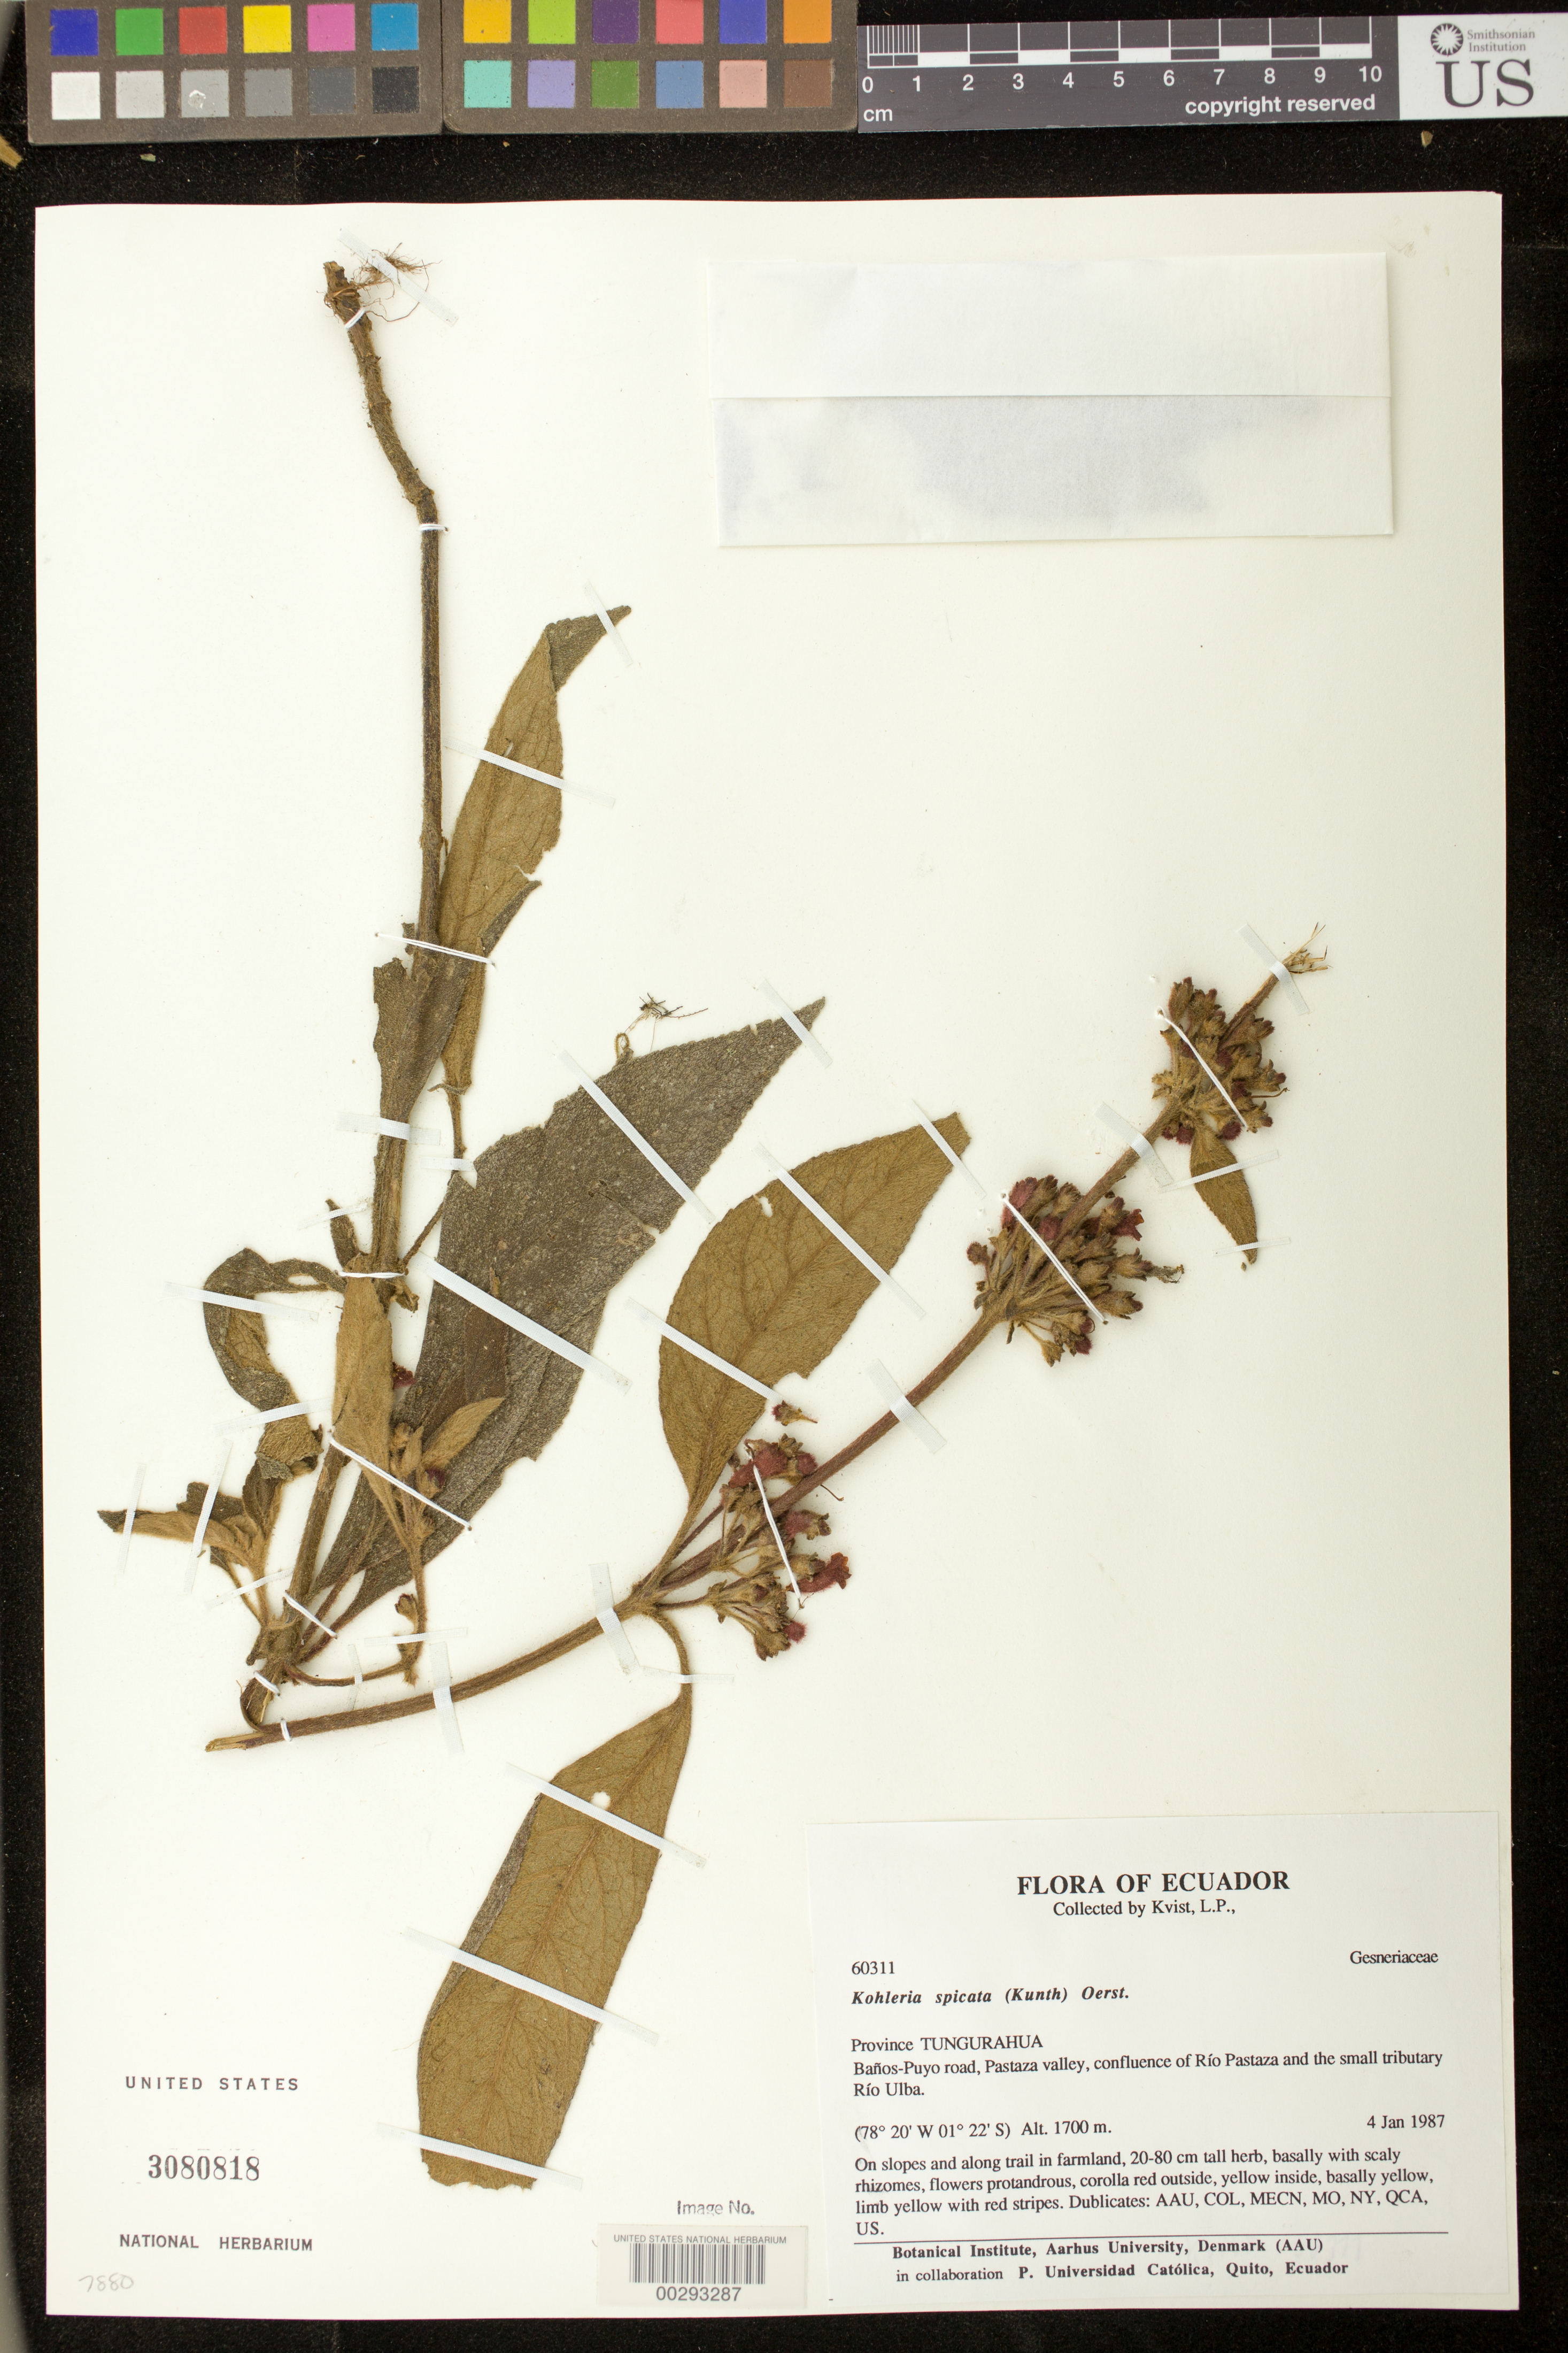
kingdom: Plantae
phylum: Tracheophyta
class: Magnoliopsida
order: Lamiales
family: Gesneriaceae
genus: Kohleria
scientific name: Kohleria spicata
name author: (Kunth) Oerst.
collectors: L. P. Kvist & et al.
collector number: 60311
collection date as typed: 04 Jan 1987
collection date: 1987-01-04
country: Ecuador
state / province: Tungurahua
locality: Banos - Puyo road, Pastaza valley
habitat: Along trail in farmland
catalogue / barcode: US 3080818